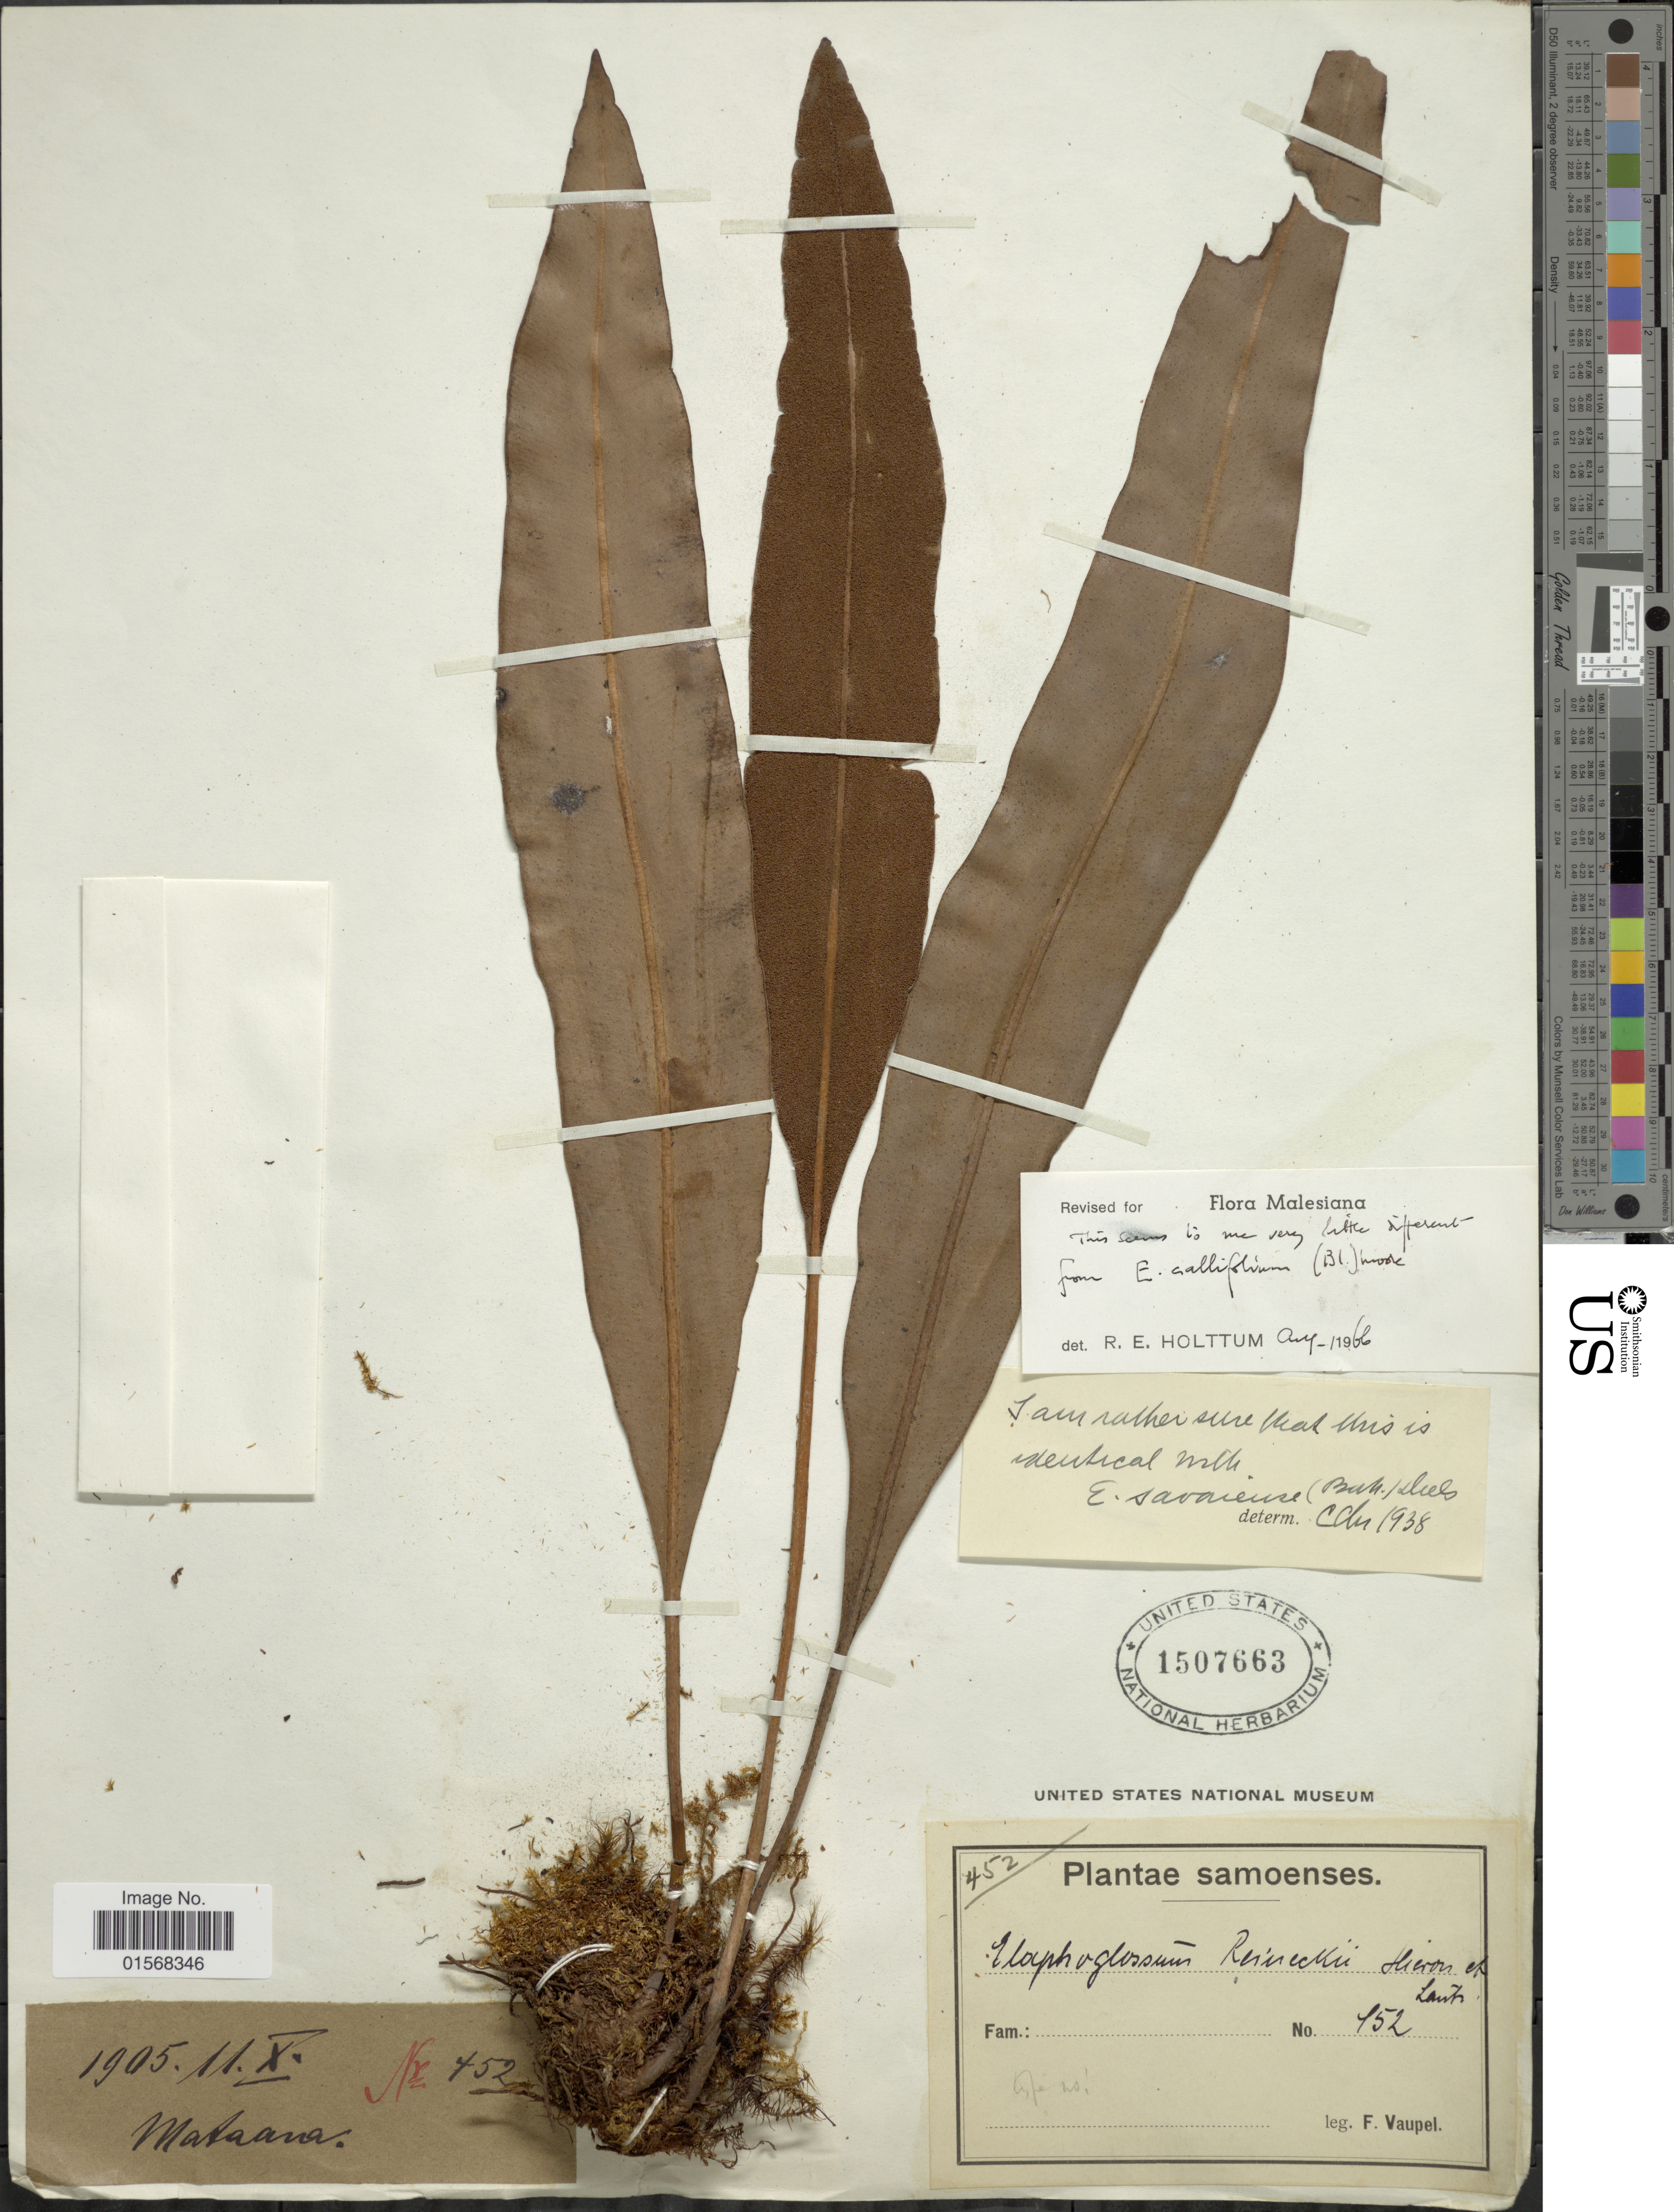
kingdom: Plantae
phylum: Tracheophyta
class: Polypodiopsida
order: Polypodiales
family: Dryopteridaceae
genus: Elaphoglossum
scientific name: Elaphoglossum callifolium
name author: (Blume) T. Moore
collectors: F. Vaupel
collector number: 452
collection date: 1905-10-11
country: Samoa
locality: Samoenses.Matanaa.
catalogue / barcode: US 1507663